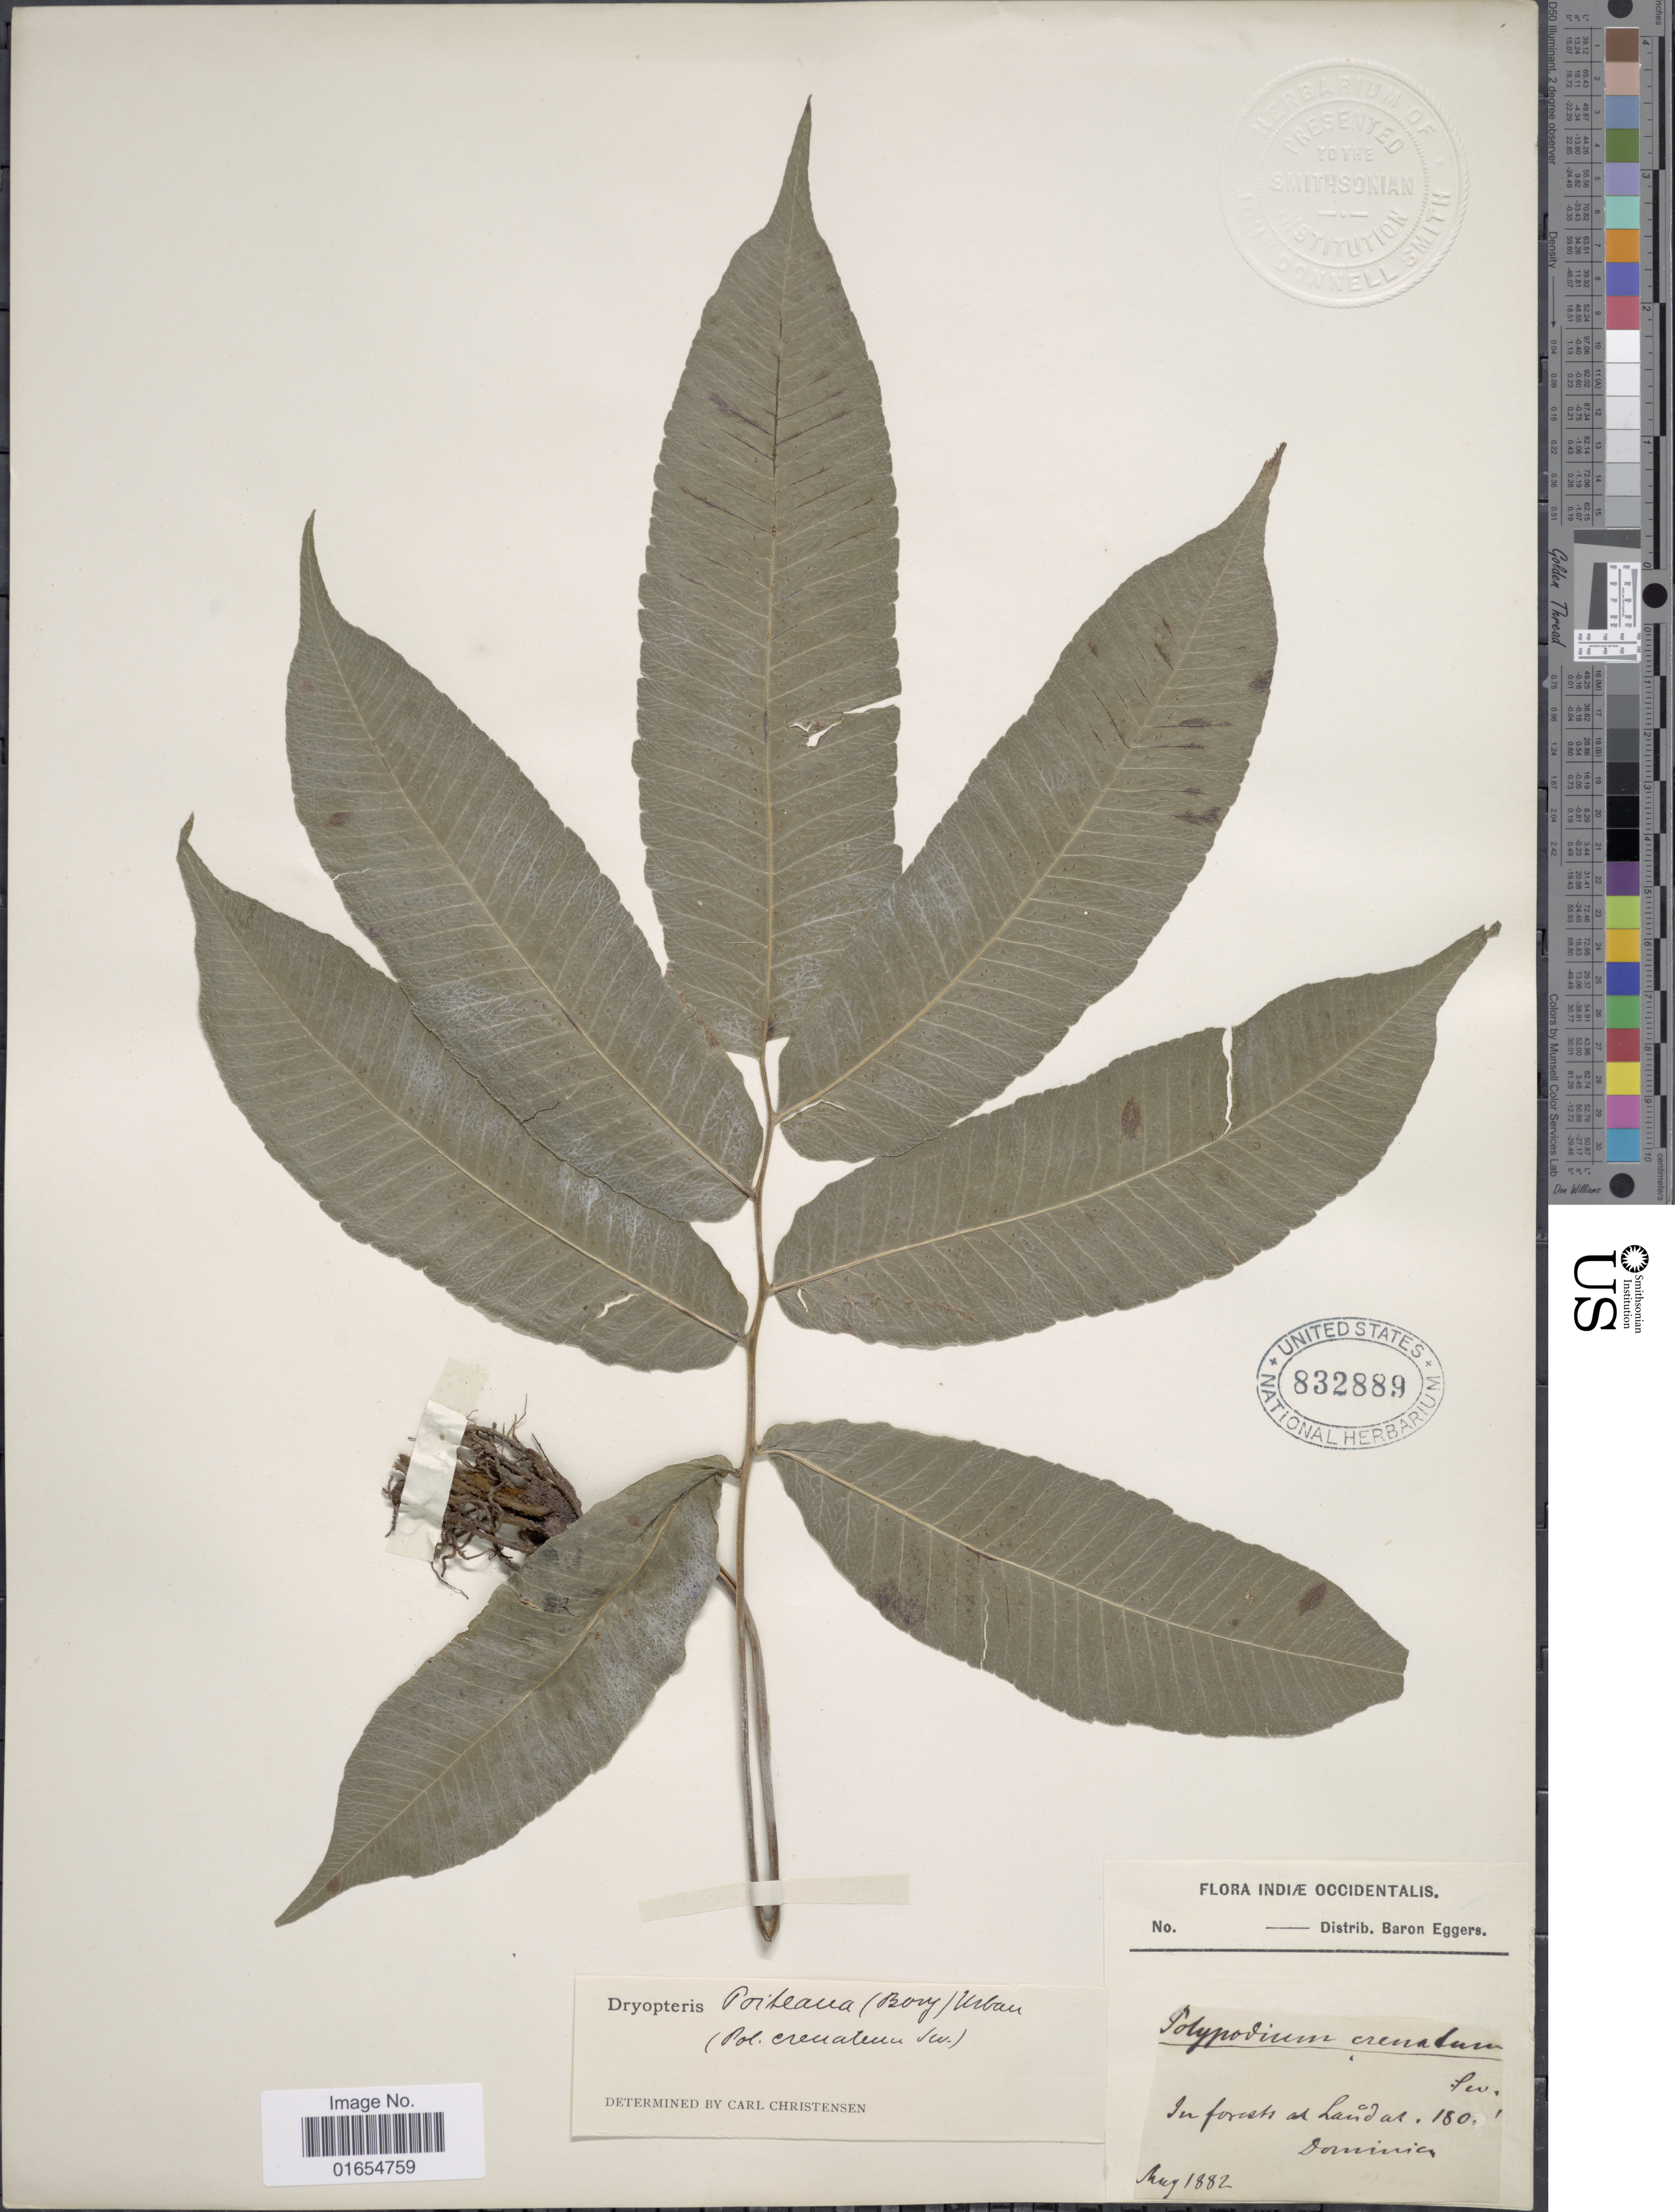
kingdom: Plantae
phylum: Tracheophyta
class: Polypodiopsida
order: Polypodiales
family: Thelypteridaceae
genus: Goniopteris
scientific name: Goniopteris poiteana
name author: (Bory) Ching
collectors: H. F. A. von Eggers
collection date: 1882-08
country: Dominica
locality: In forest at Laudat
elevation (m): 55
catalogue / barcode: US 832889